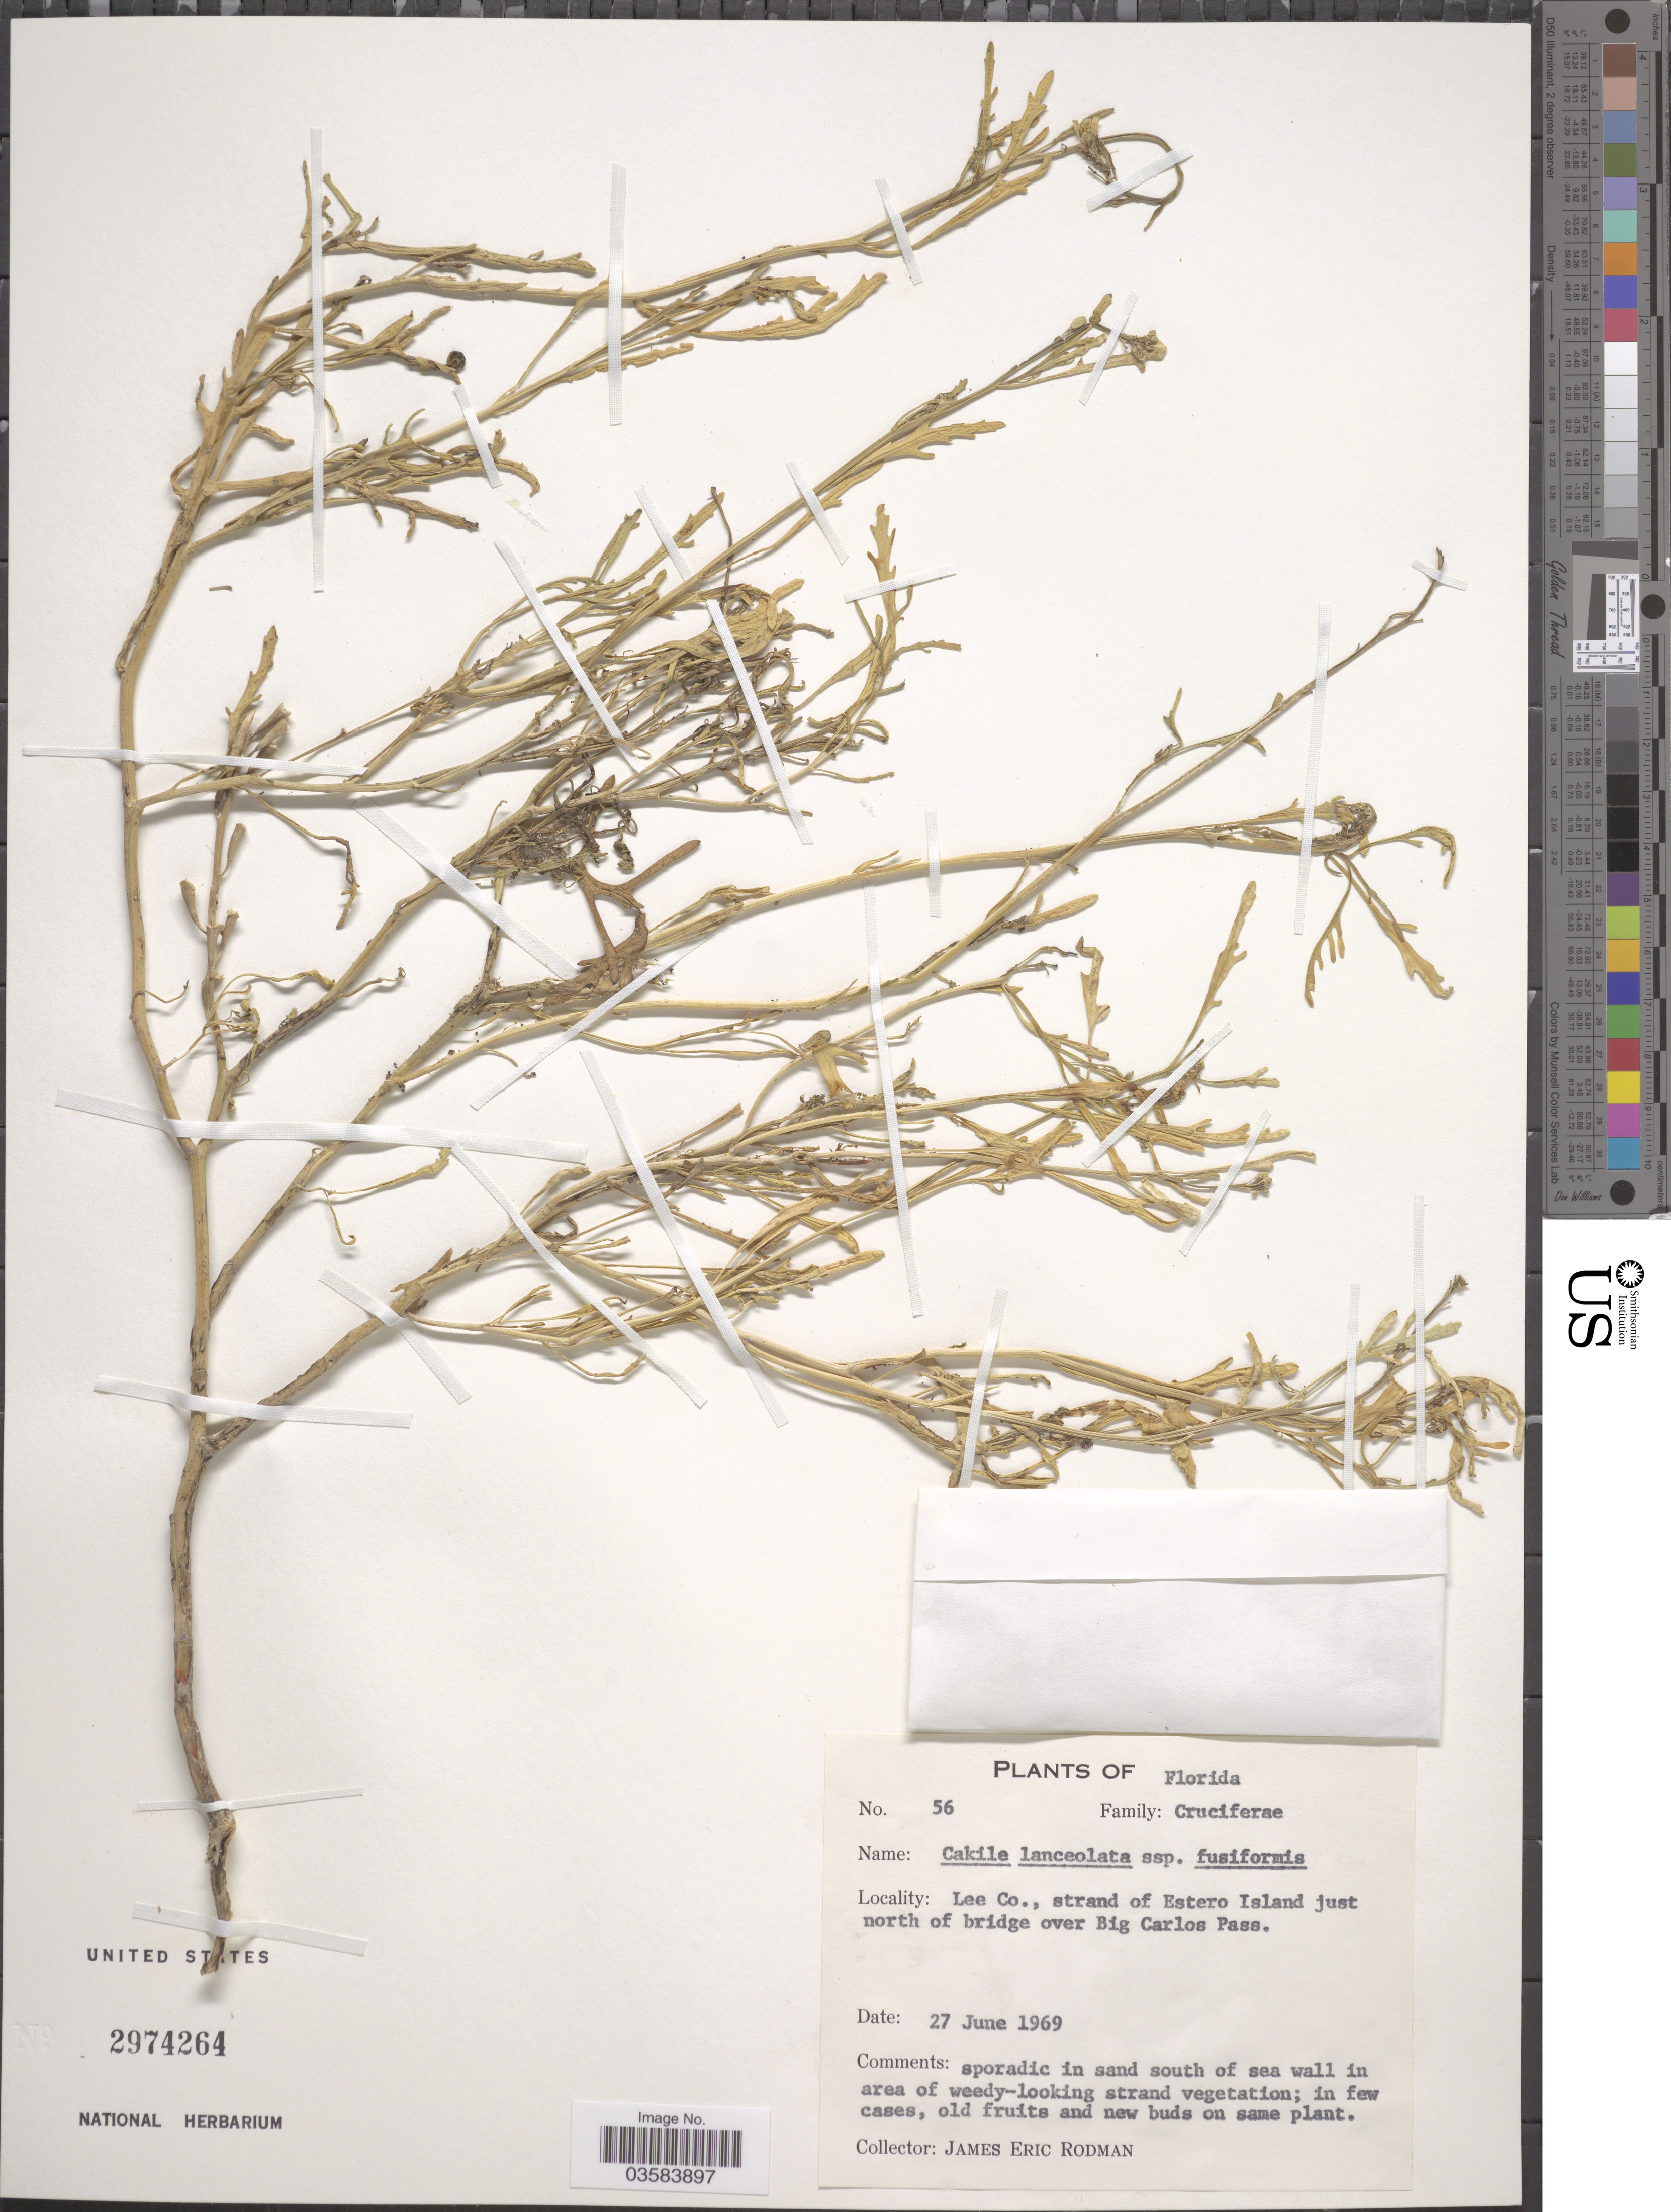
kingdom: Plantae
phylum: Tracheophyta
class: Magnoliopsida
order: Brassicales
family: Brassicaceae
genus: Cakile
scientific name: Cakile lanceolata subsp. fusiformis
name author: (Greene) Rodman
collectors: J. Rodman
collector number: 56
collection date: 1969-06-27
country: United States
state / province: Florida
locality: Lee Co., strand of Estero Island just north of bridge over Big Carlos Pass.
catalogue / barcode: US 2974264